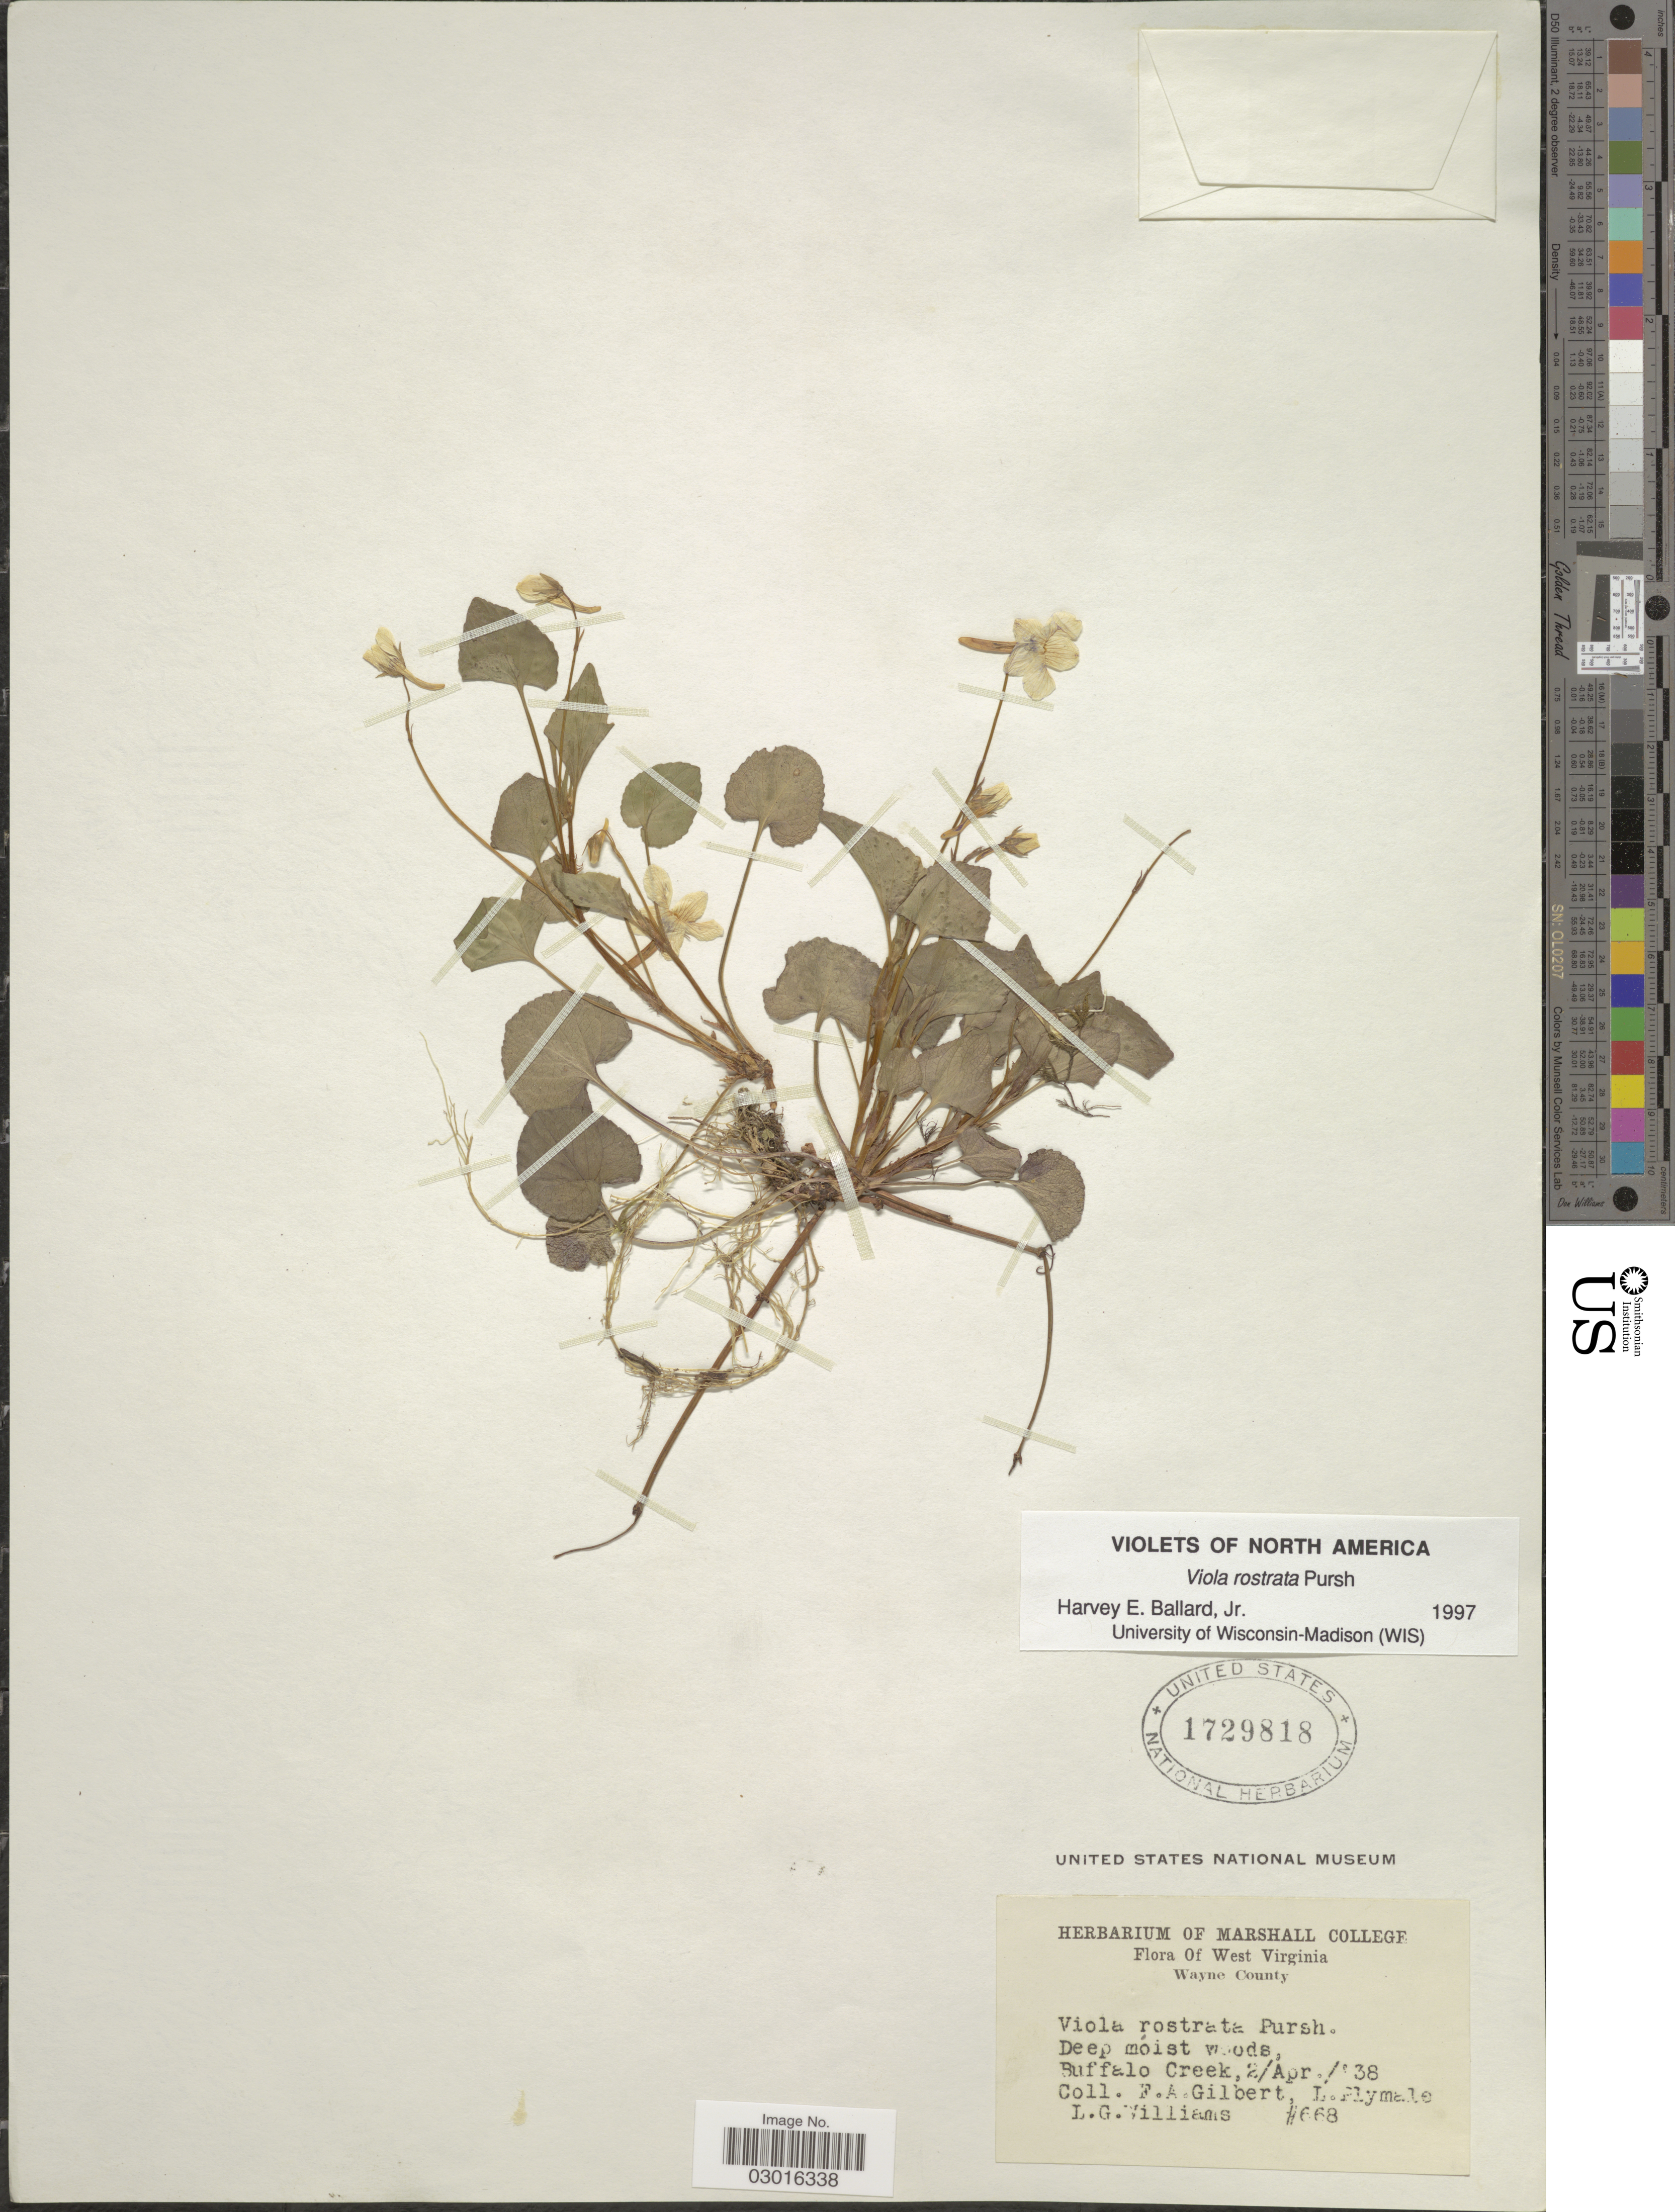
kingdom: Plantae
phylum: Tracheophyta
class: Magnoliopsida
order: Malpighiales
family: Violaceae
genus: Viola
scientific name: Viola rostrata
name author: Pursh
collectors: F. A. Gilbert, L. Plymale & L. G. Williams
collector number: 668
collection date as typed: Transcribed d/m/y: 2/4/38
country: United States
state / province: West Virginia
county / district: Wayne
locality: Buffalo Creek.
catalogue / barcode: US 1729818